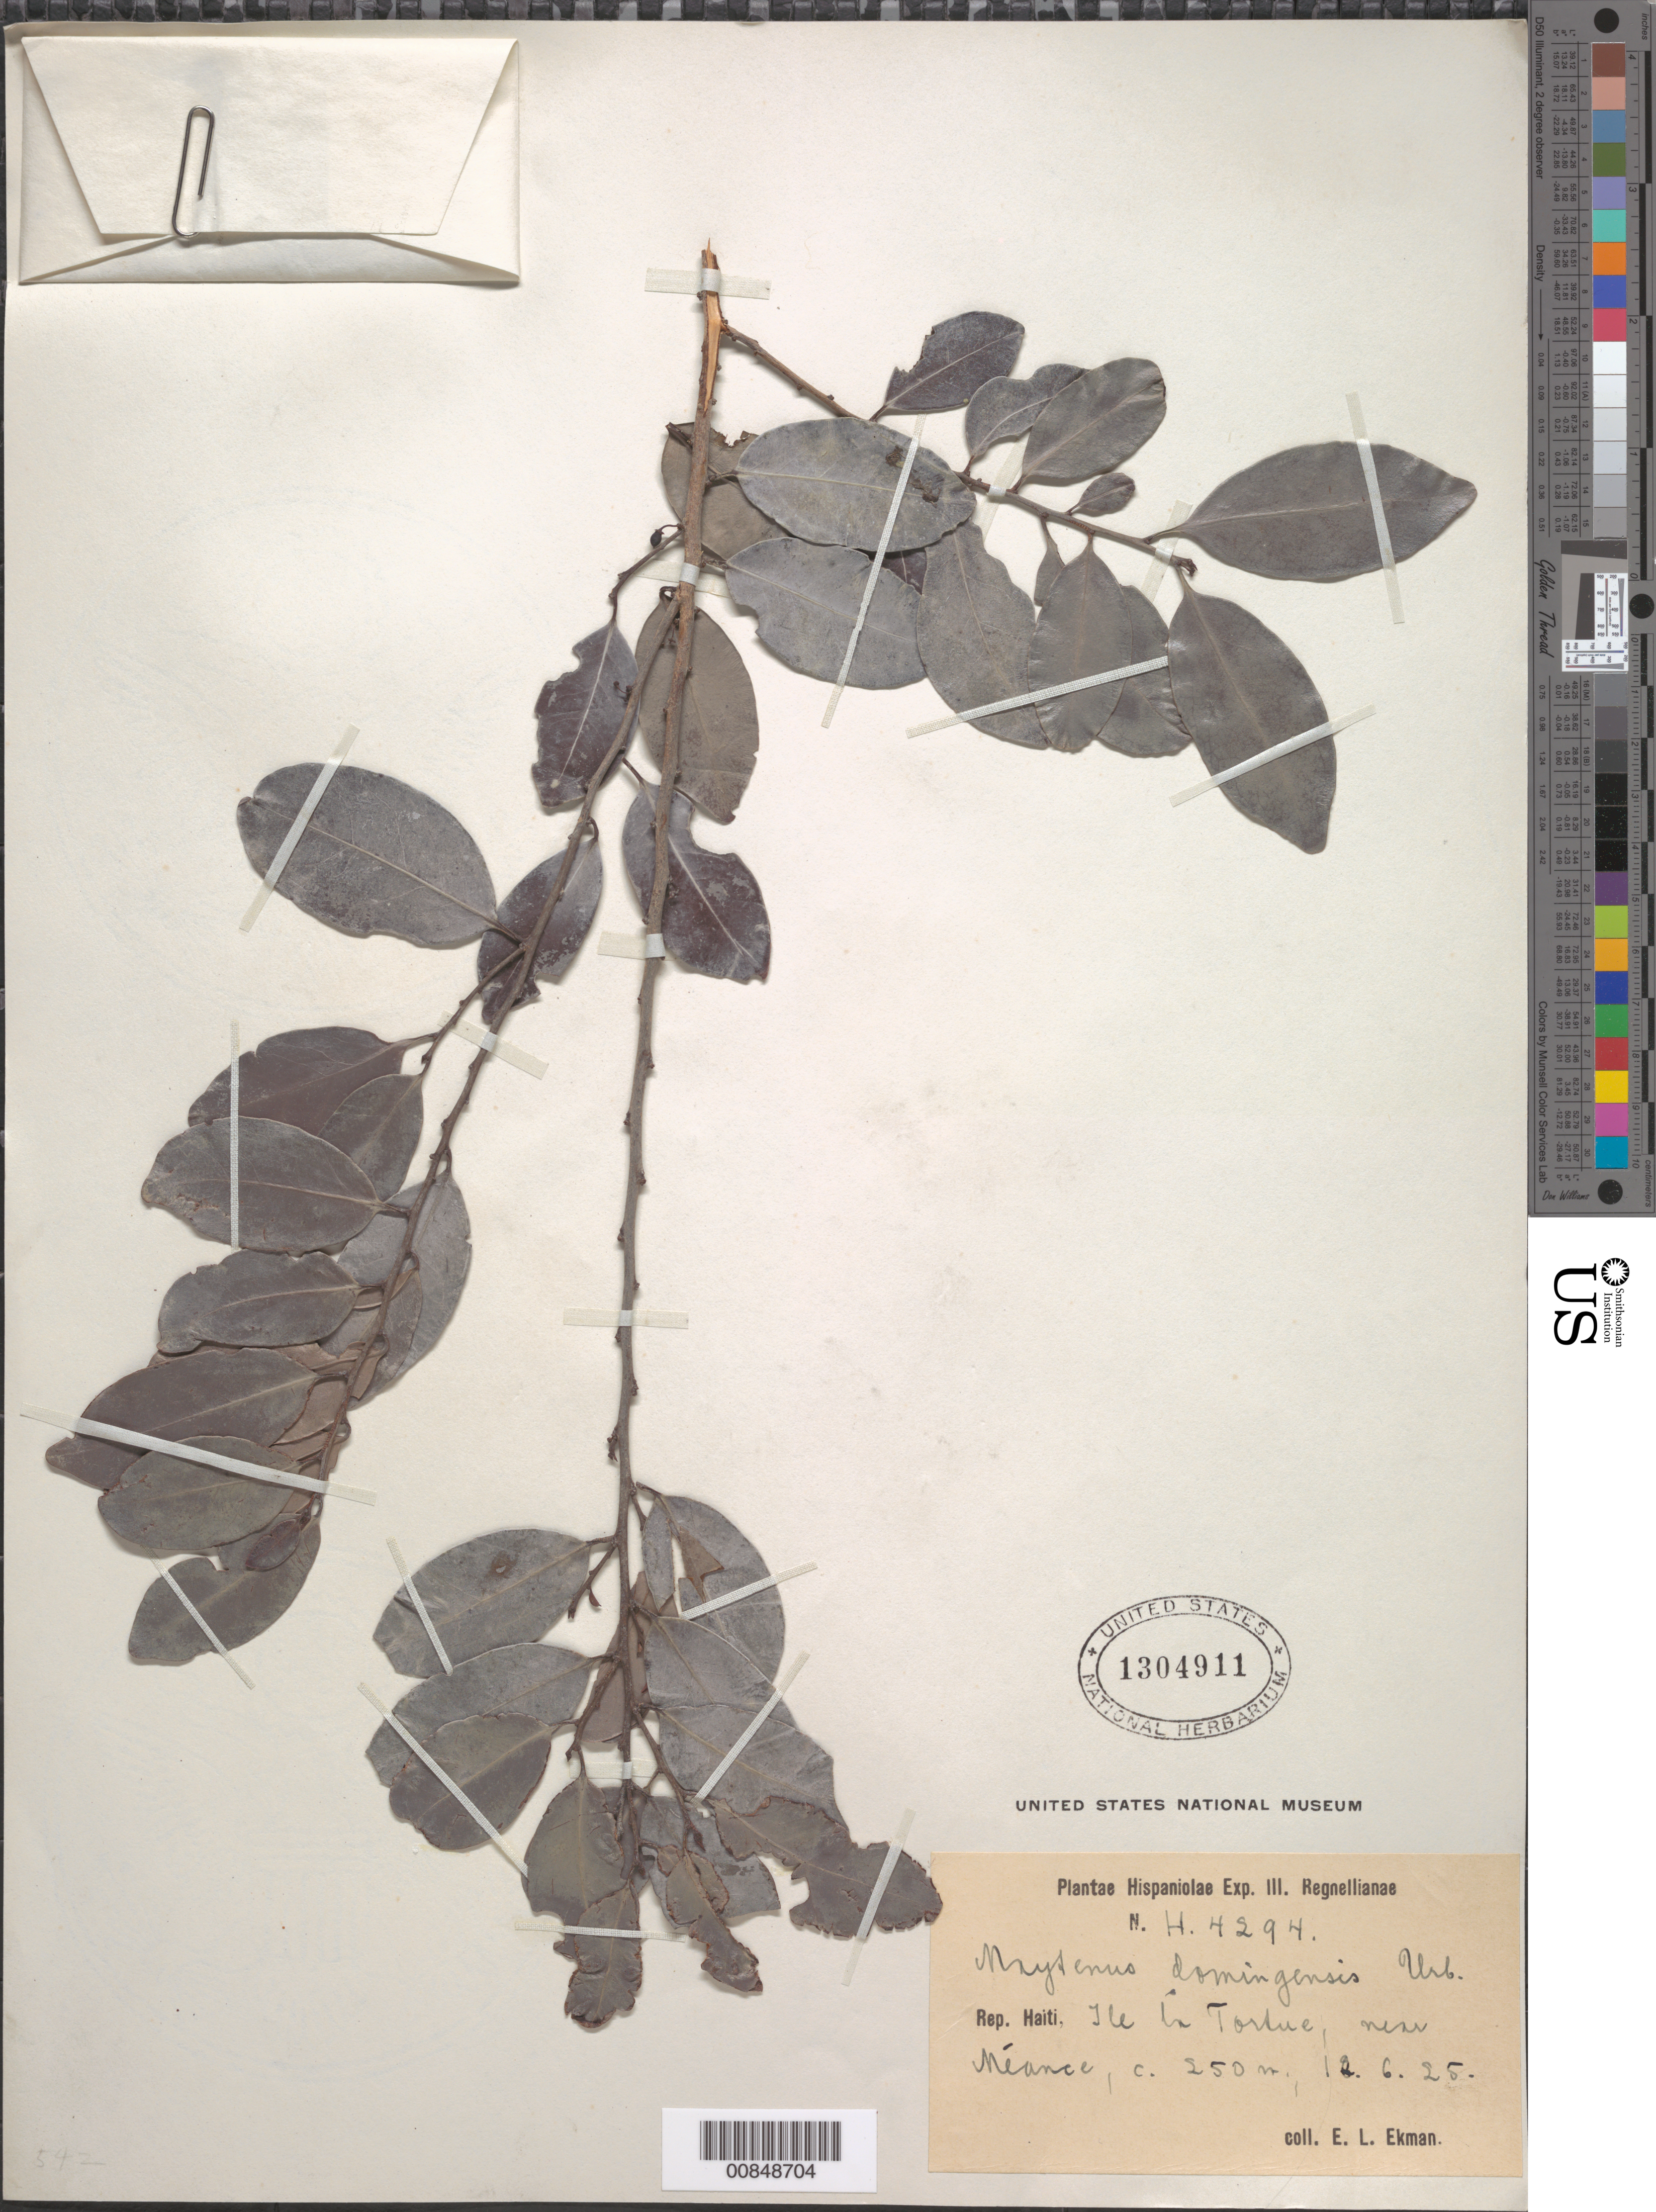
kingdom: Plantae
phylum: Tracheophyta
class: Magnoliopsida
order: Celastrales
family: Celastraceae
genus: Maytenus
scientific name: Maytenus domingensis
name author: Krug & Urb.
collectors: E. L. Ekman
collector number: H 4294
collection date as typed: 12 Jun 1925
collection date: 1925-06-12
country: Haiti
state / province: Nord-Ouest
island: Île de la Tortue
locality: Near méance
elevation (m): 250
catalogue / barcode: US 1304911